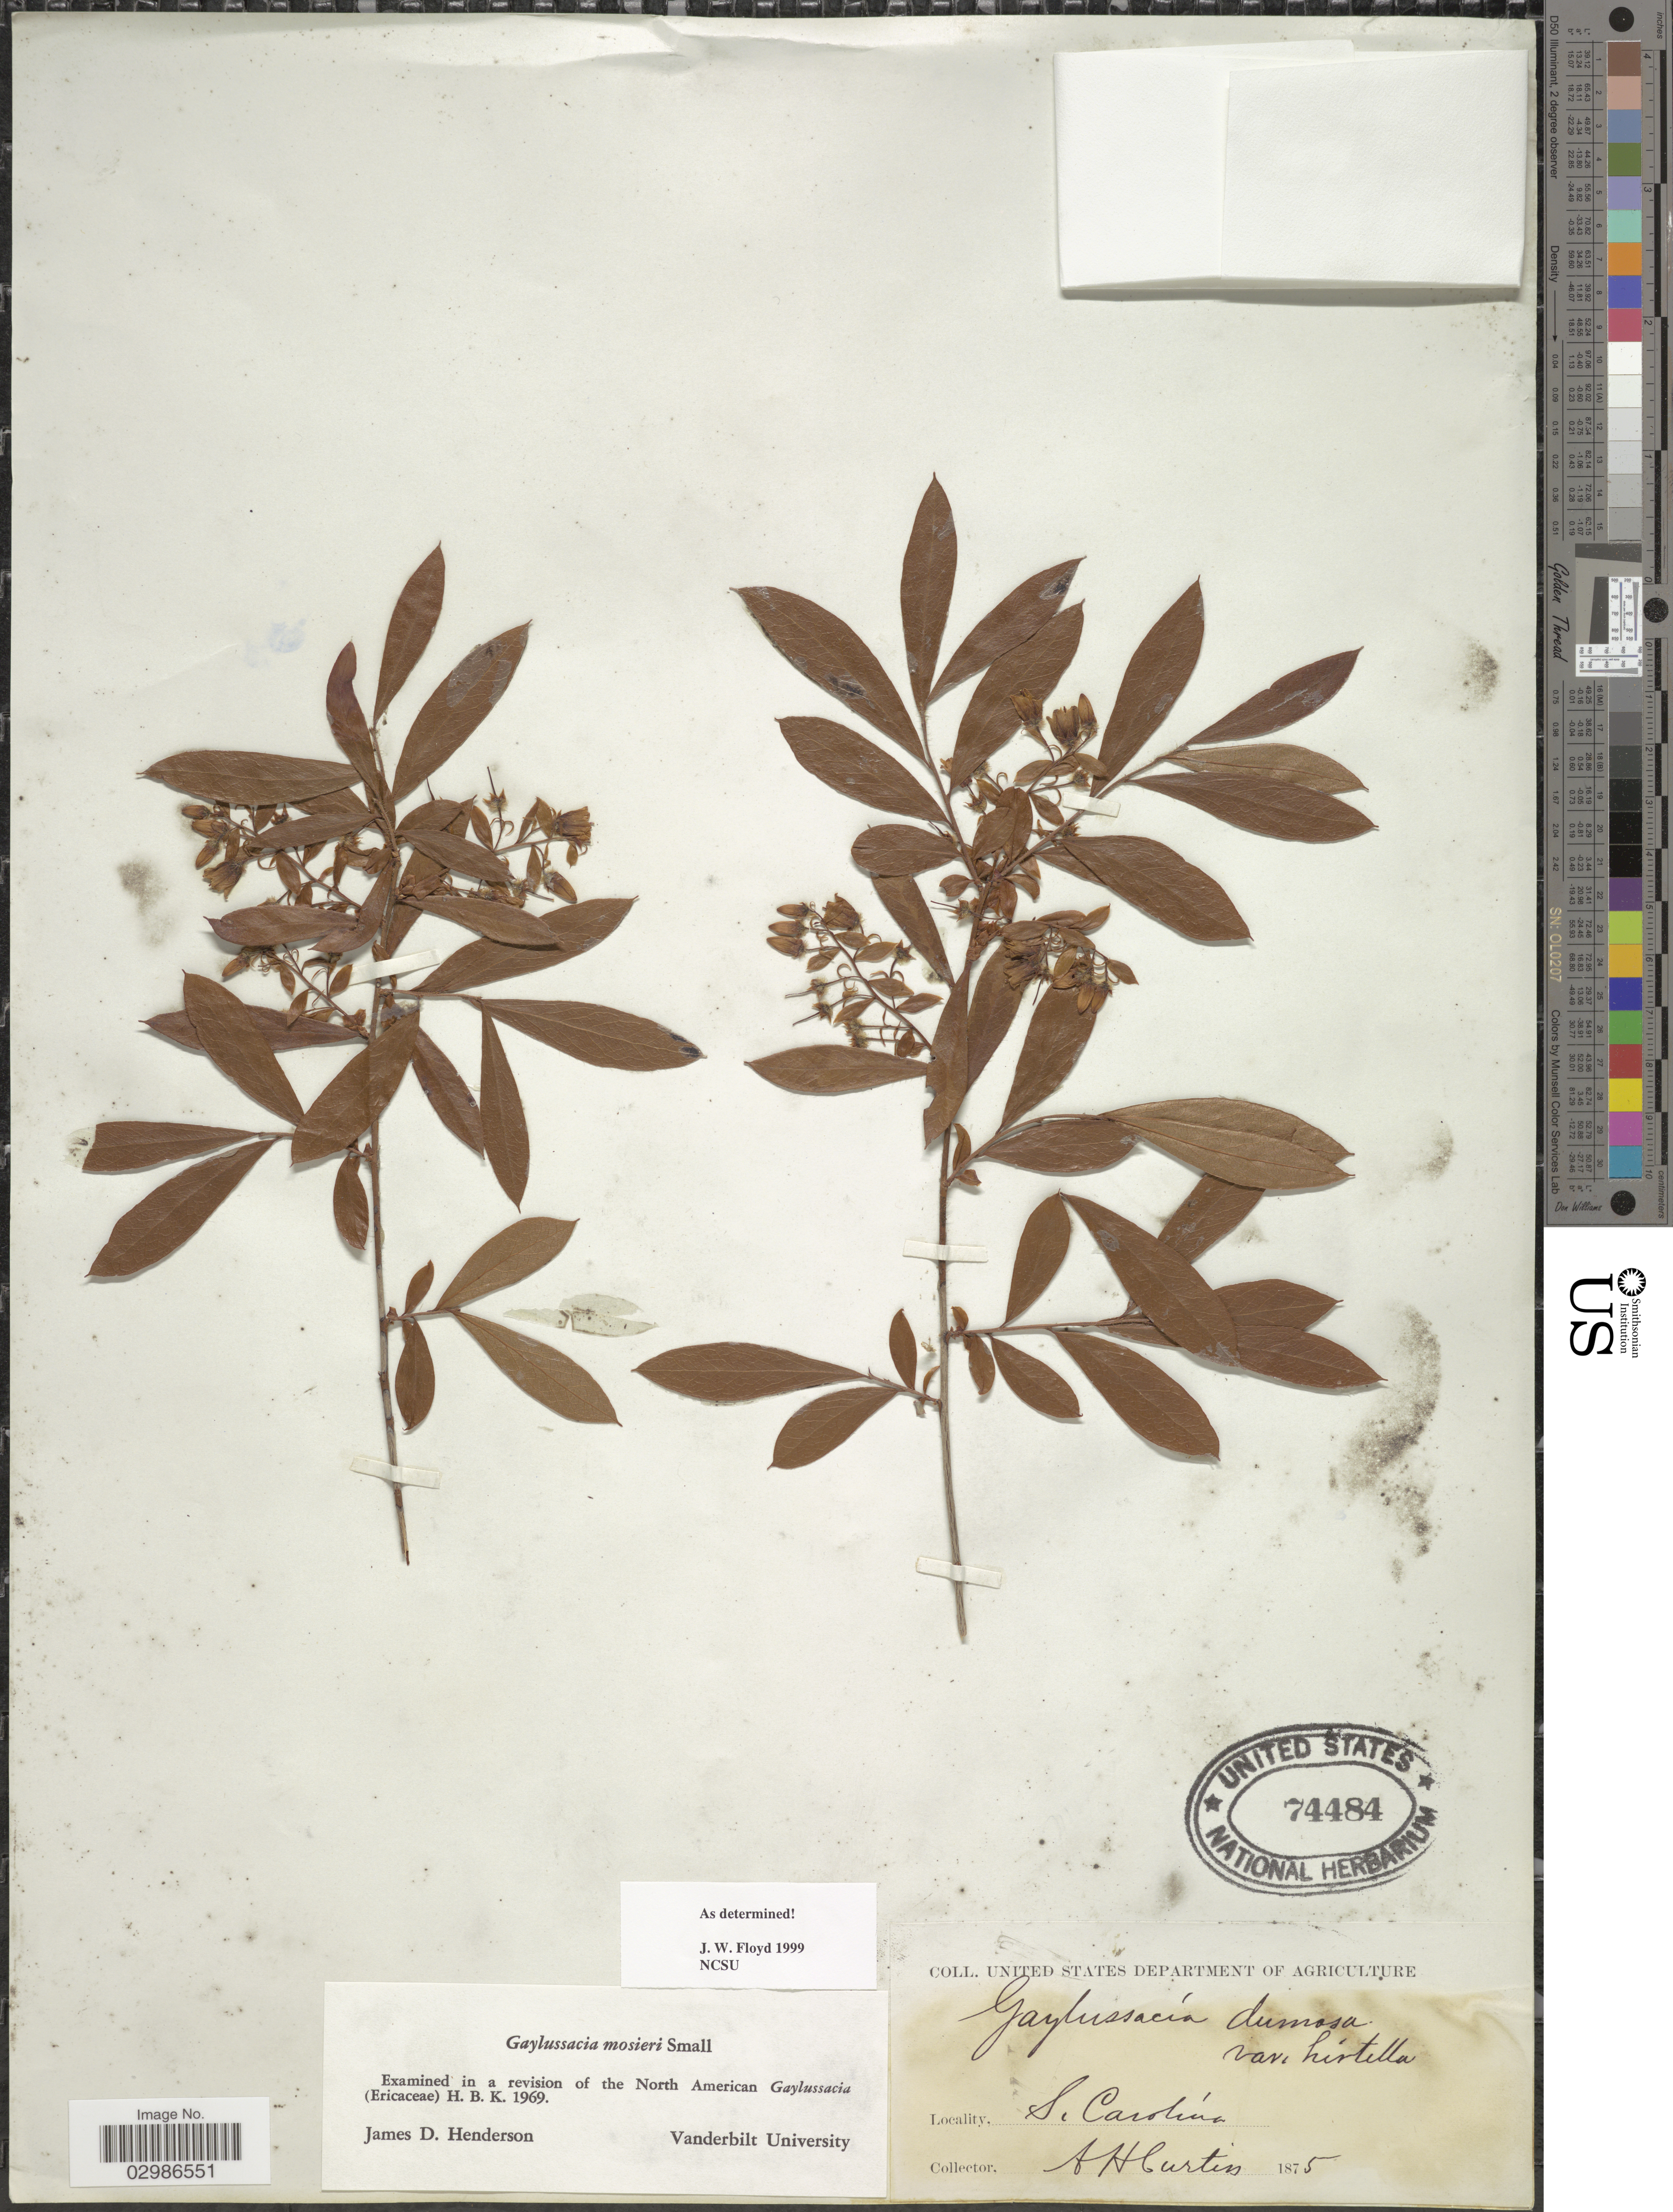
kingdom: Plantae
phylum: Tracheophyta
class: Magnoliopsida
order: Ericales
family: Ericaceae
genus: Gaylussacia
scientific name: Gaylussacia mosieri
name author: Small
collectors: A. H. Curtiss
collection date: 1875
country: United States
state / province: South Carolina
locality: S. Carolina.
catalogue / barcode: US 74484